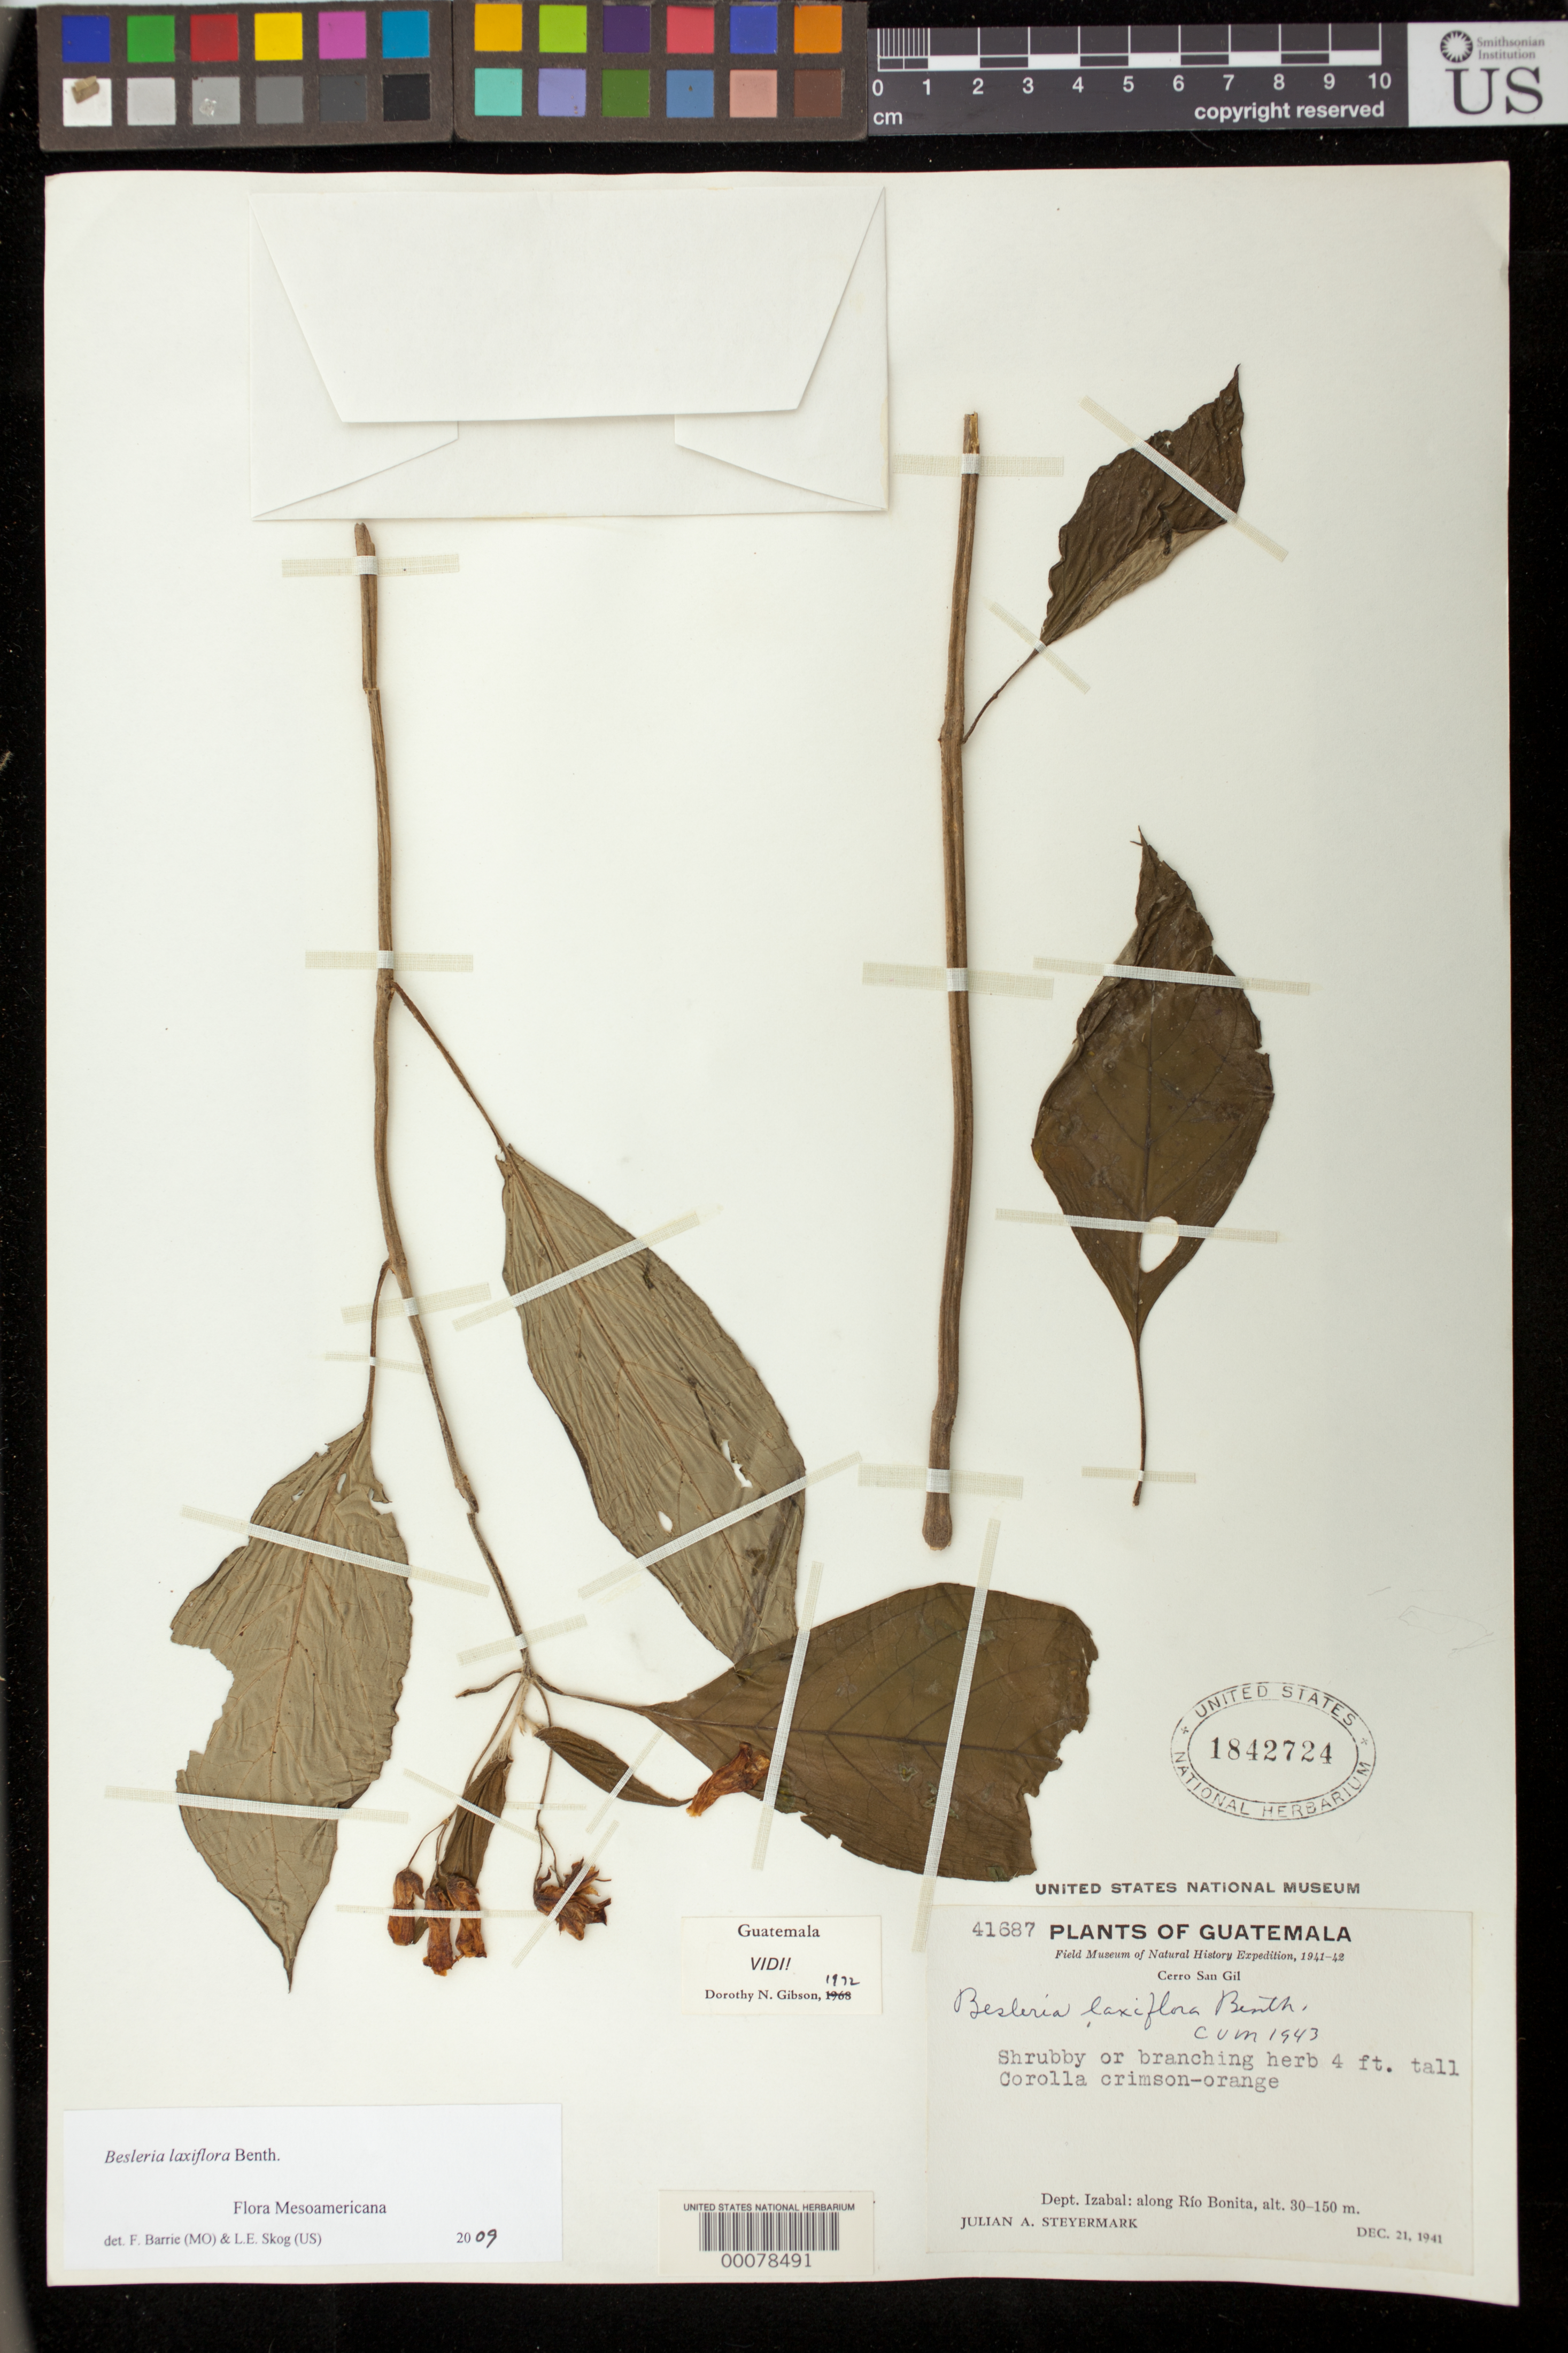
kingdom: Plantae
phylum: Tracheophyta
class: Magnoliopsida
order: Lamiales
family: Gesneriaceae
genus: Besleria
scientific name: Besleria laxiflora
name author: Benth.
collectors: J. Steyermark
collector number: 41687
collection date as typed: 21 Dec 1941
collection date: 1941-12-21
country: Guatemala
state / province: Izabal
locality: Along Rio Bonita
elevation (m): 30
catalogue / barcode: US 1842724